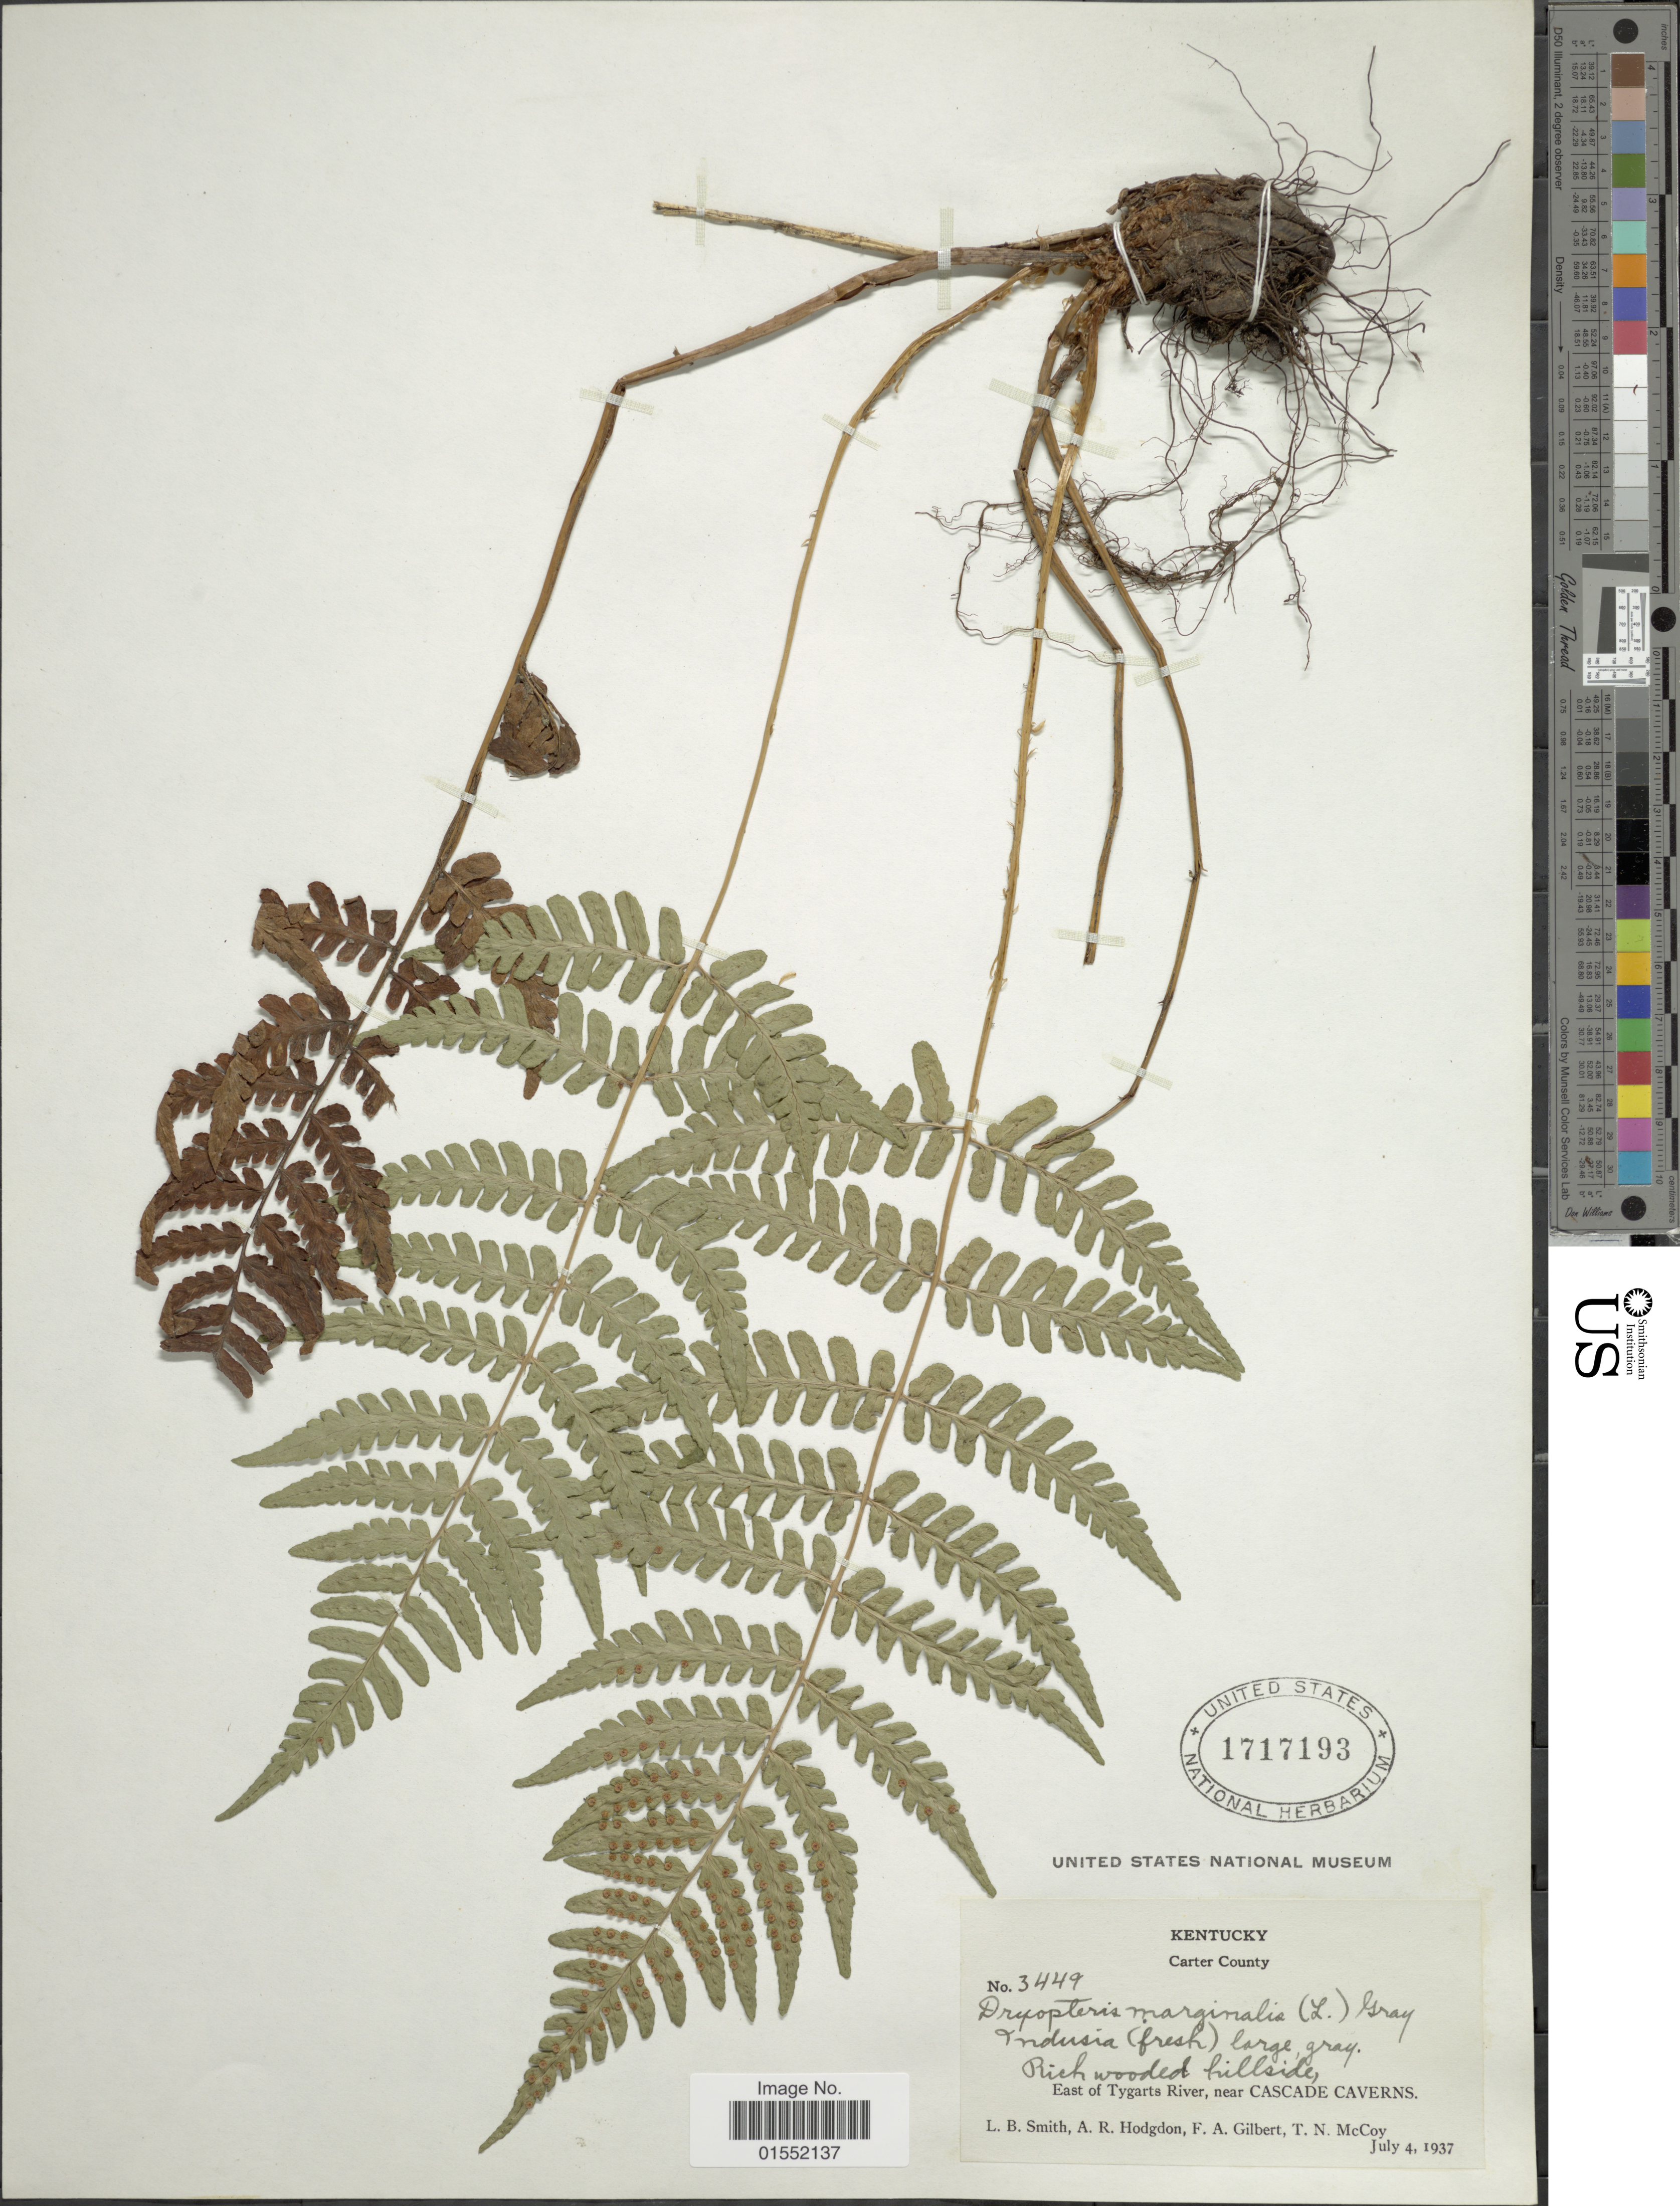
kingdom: Plantae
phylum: Tracheophyta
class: Polypodiopsida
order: Polypodiales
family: Dryopteridaceae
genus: Dryopteris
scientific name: Dryopteris marginalis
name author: (L.) A. Gray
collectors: L. Smith, A. R. Hodgdon, F. A. Gilbert & T. N. McCoy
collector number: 3449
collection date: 1937-07-04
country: United States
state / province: Kentucky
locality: Carter County, Rich wooded hillside, East of Tygarts River, near Cascade Caverns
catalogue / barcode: US 1717193